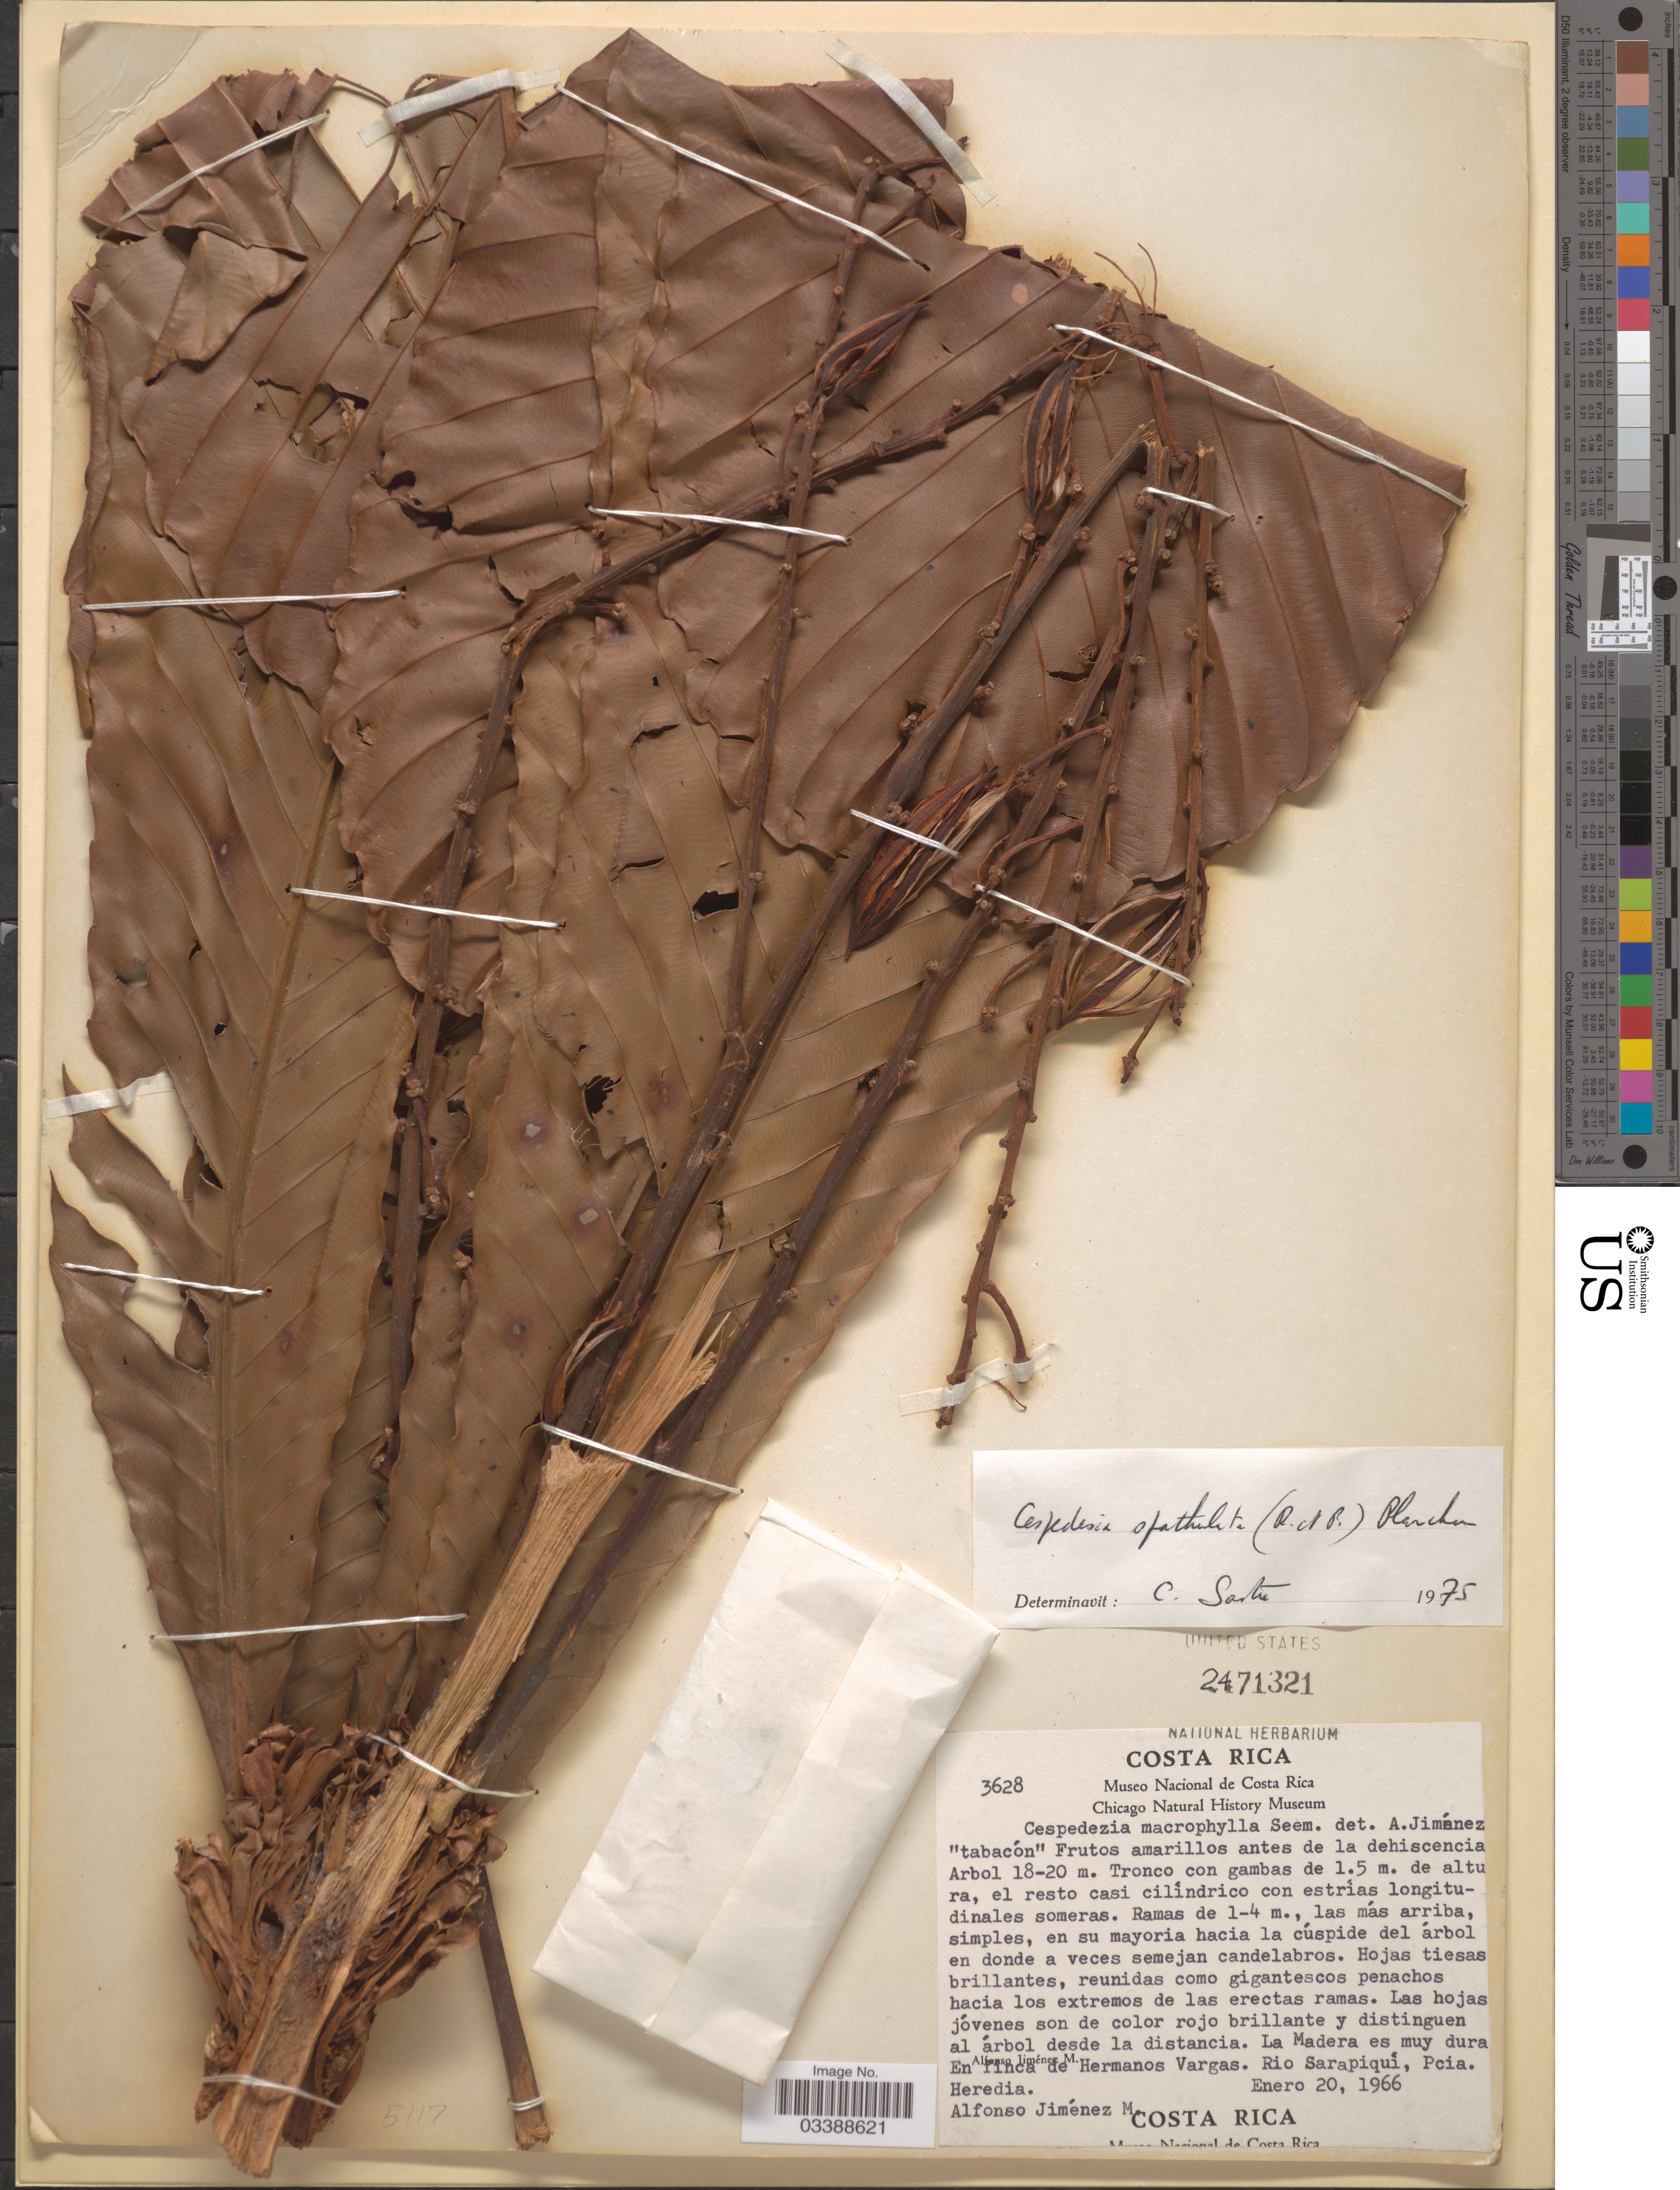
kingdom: Plantae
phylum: Tracheophyta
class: Magnoliopsida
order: Malpighiales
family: Ochnaceae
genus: Cespedesia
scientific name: Cespedesia spathulata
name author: (Ruiz & Pav.) Planch.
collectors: A. Jimenez M.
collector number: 3628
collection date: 1966-01-20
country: Costa Rica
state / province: Heredia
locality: La Madera es muy dura. En finca de Hermanos Vargas. Rio Sarapiquí.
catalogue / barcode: US 2471321